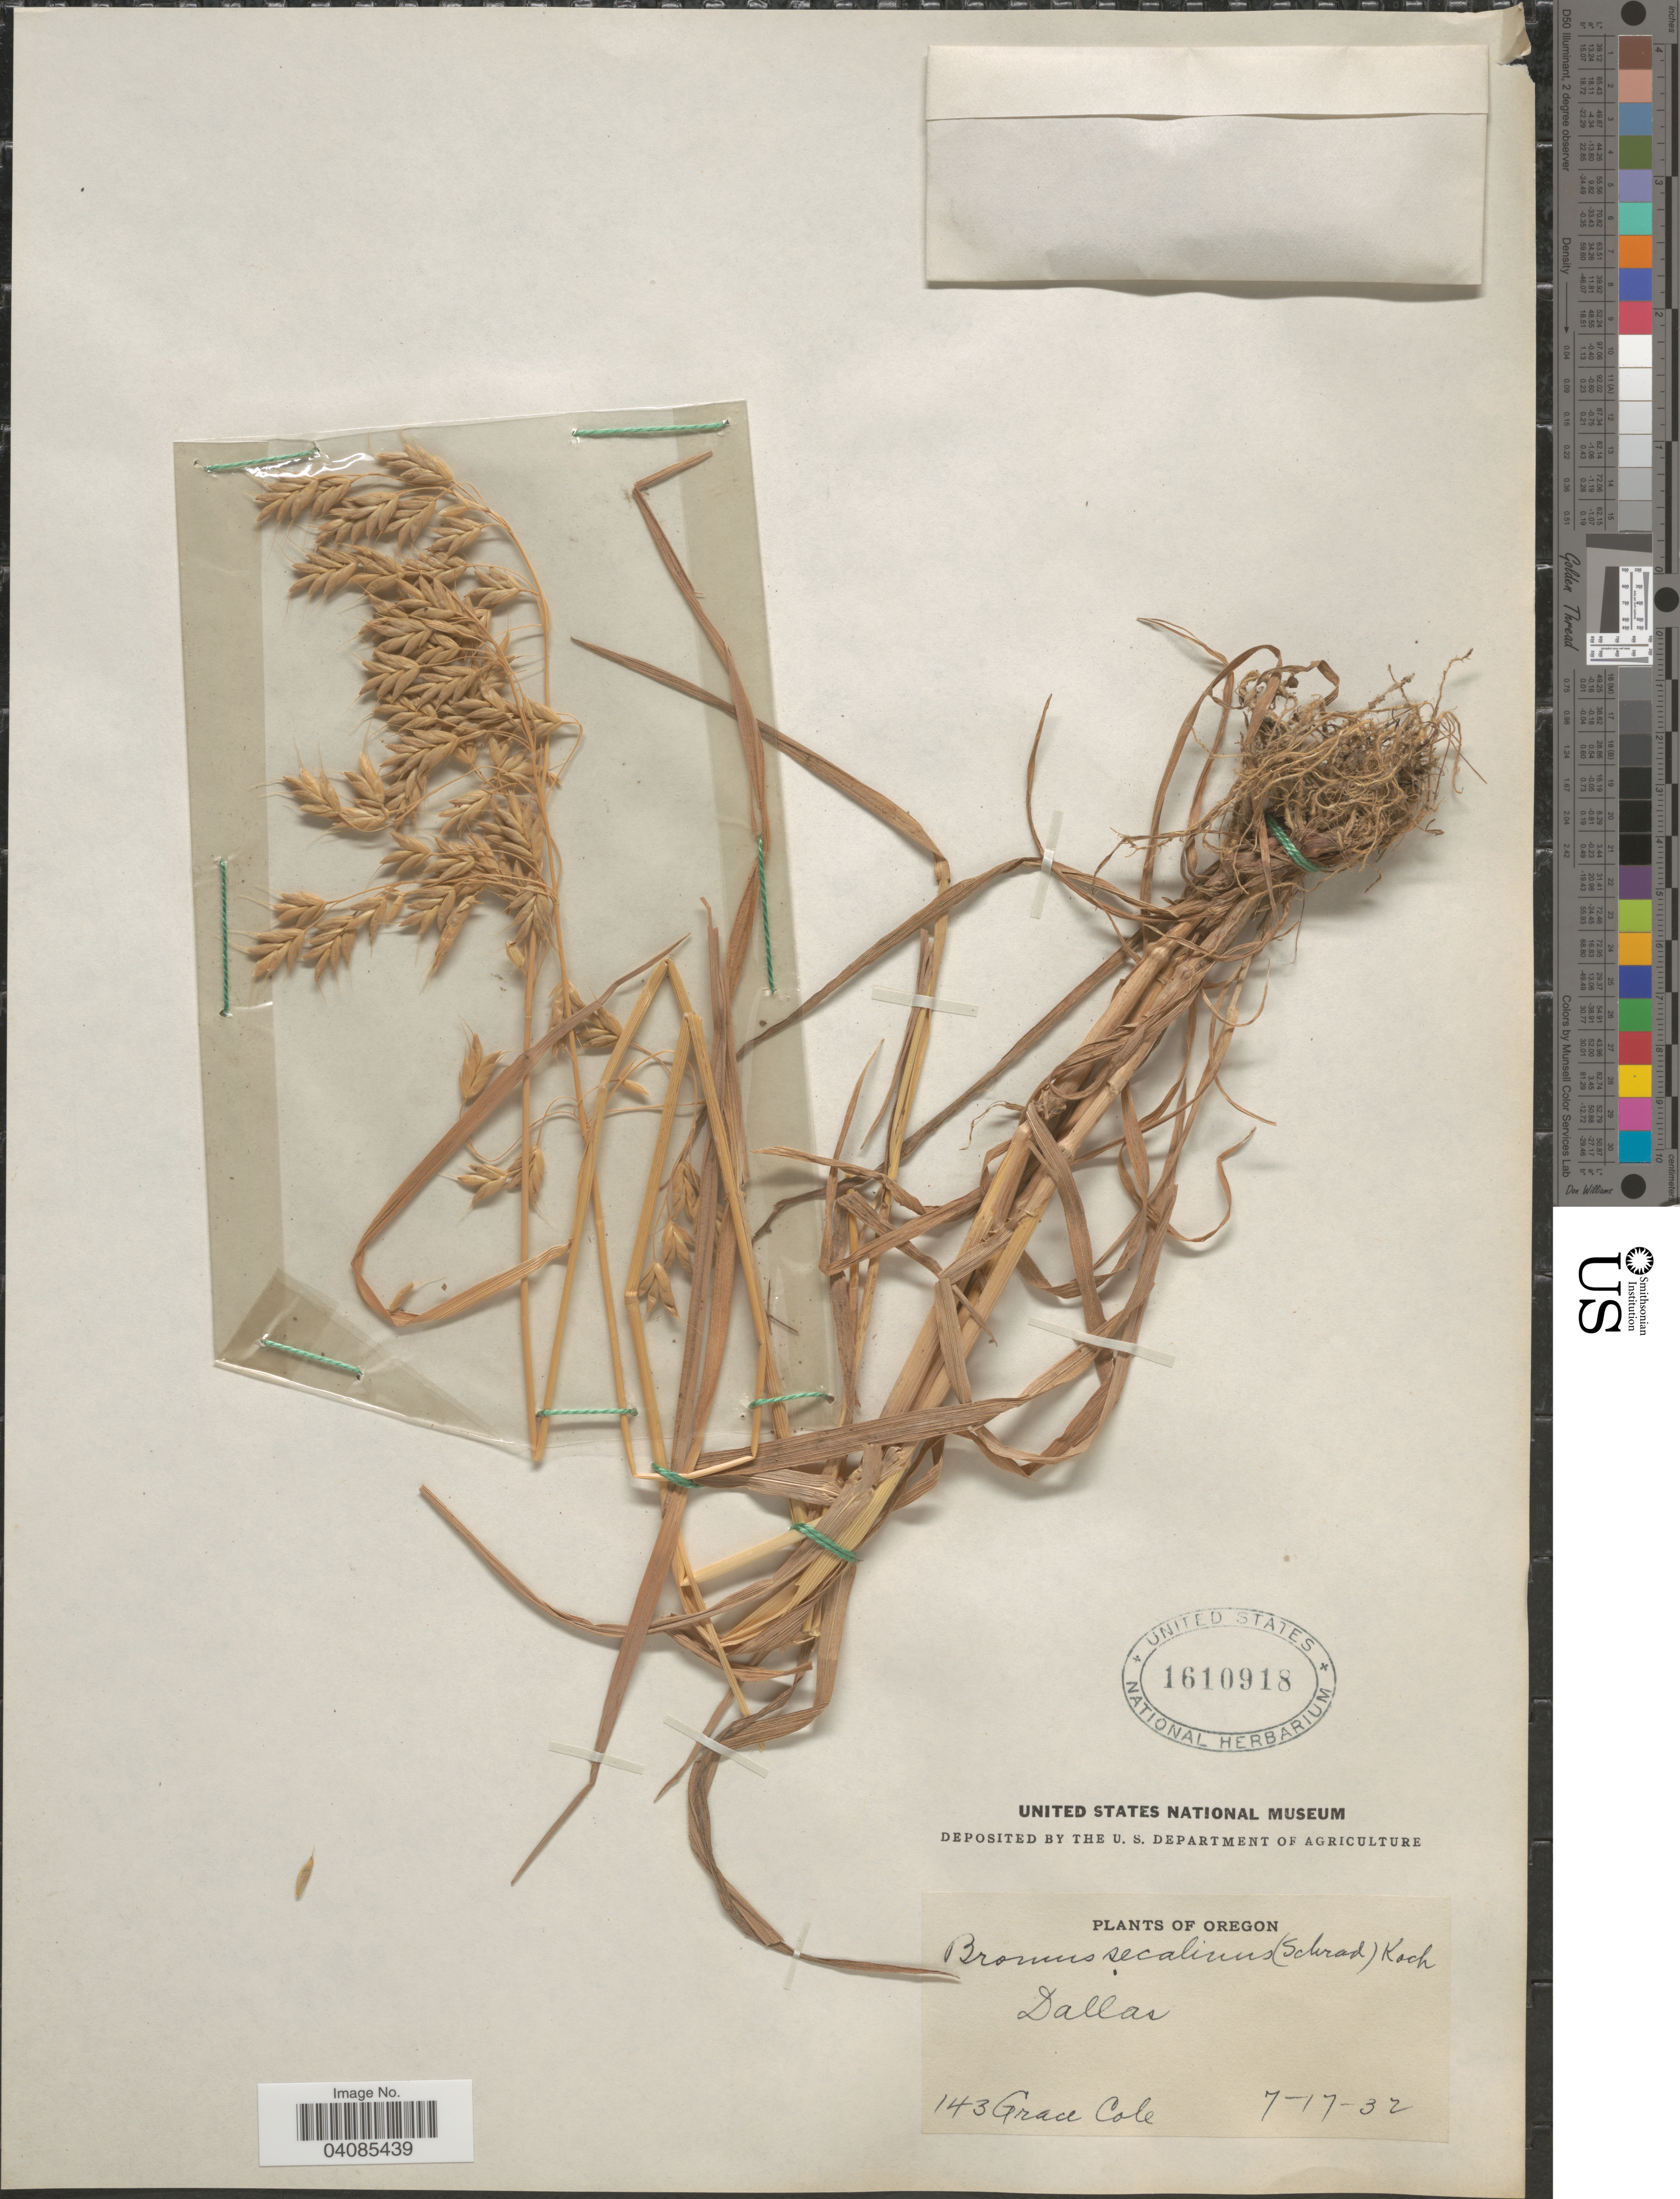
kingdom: Plantae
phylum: Tracheophyta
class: Liliopsida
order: Poales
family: Poaceae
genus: Bromus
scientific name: Bromus secalinus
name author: L.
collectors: G. Cole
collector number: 143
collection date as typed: Transcribed d/m/y: 17/7/32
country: United States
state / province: Oregon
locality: Dallas.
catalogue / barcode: US 1610918